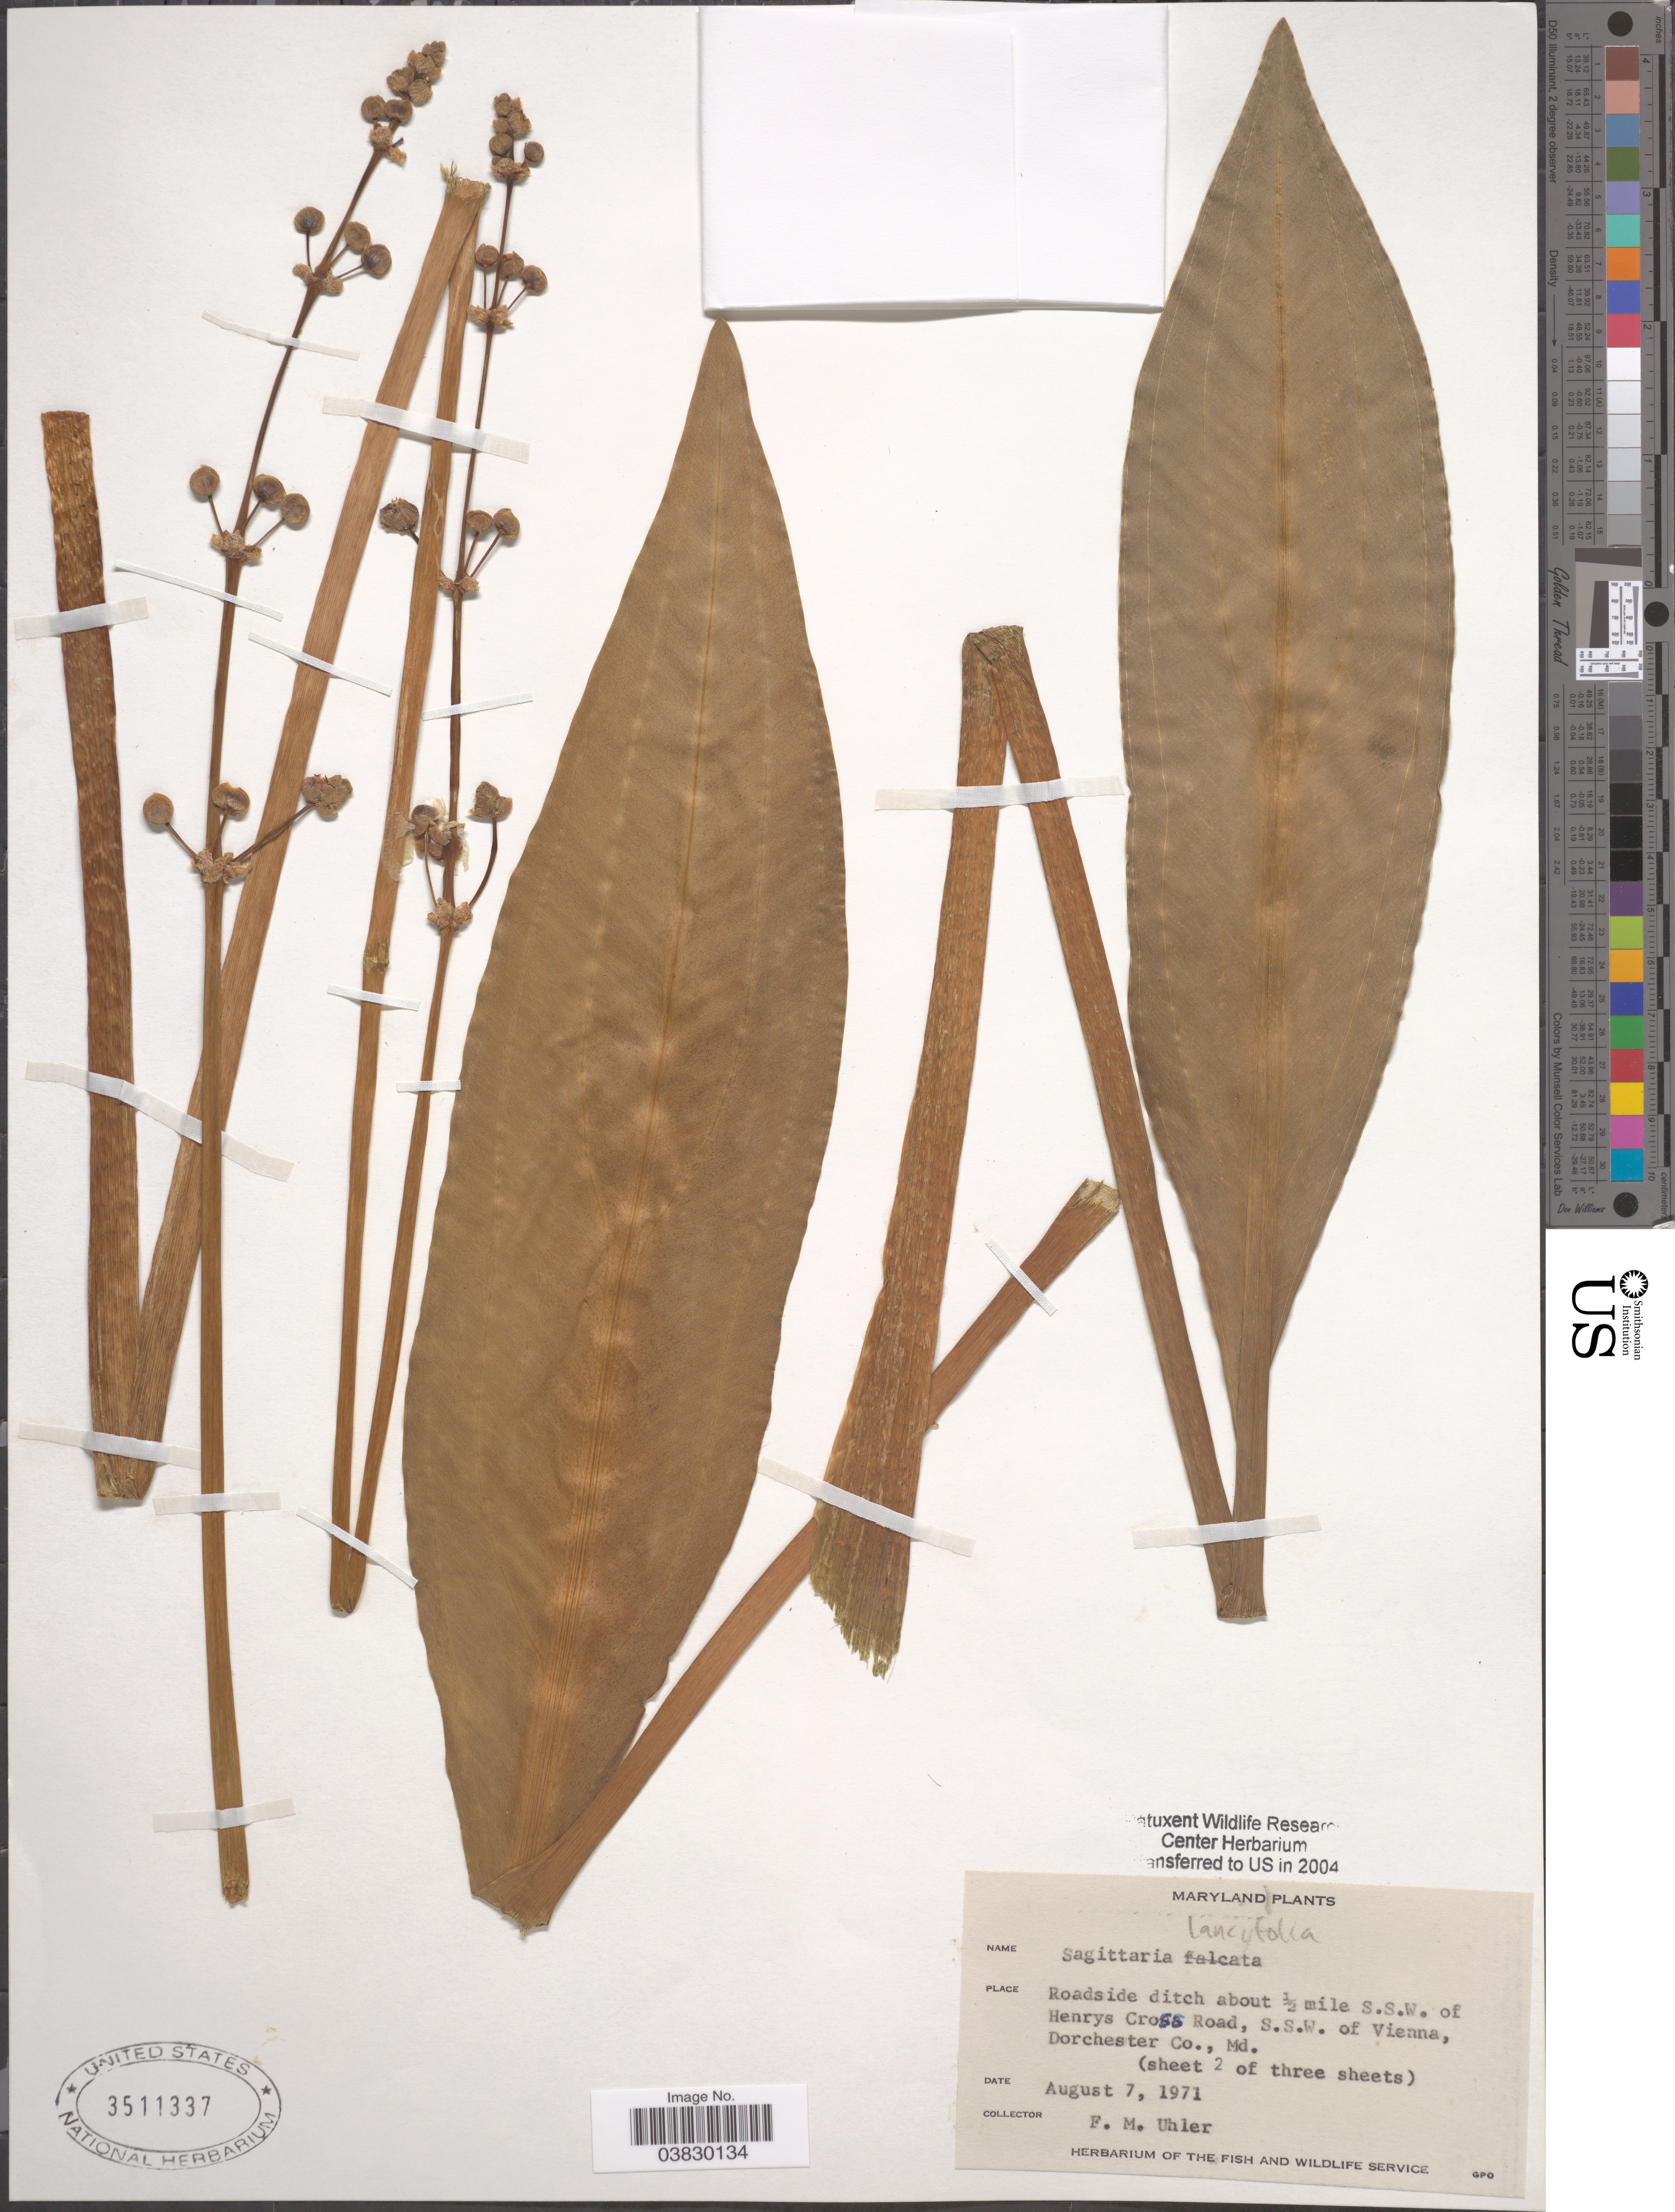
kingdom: Plantae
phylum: Tracheophyta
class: Liliopsida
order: Alismatales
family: Alismataceae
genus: Sagittaria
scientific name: Sagittaria lancifolia subsp. media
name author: (Micheli) Bogin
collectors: F. M. Uhler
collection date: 1971-08-07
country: United States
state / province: Maryland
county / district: Dorchester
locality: About ½ mile SSW of Henrys Cross Road, SSW of Vienna,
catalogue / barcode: US 3511337